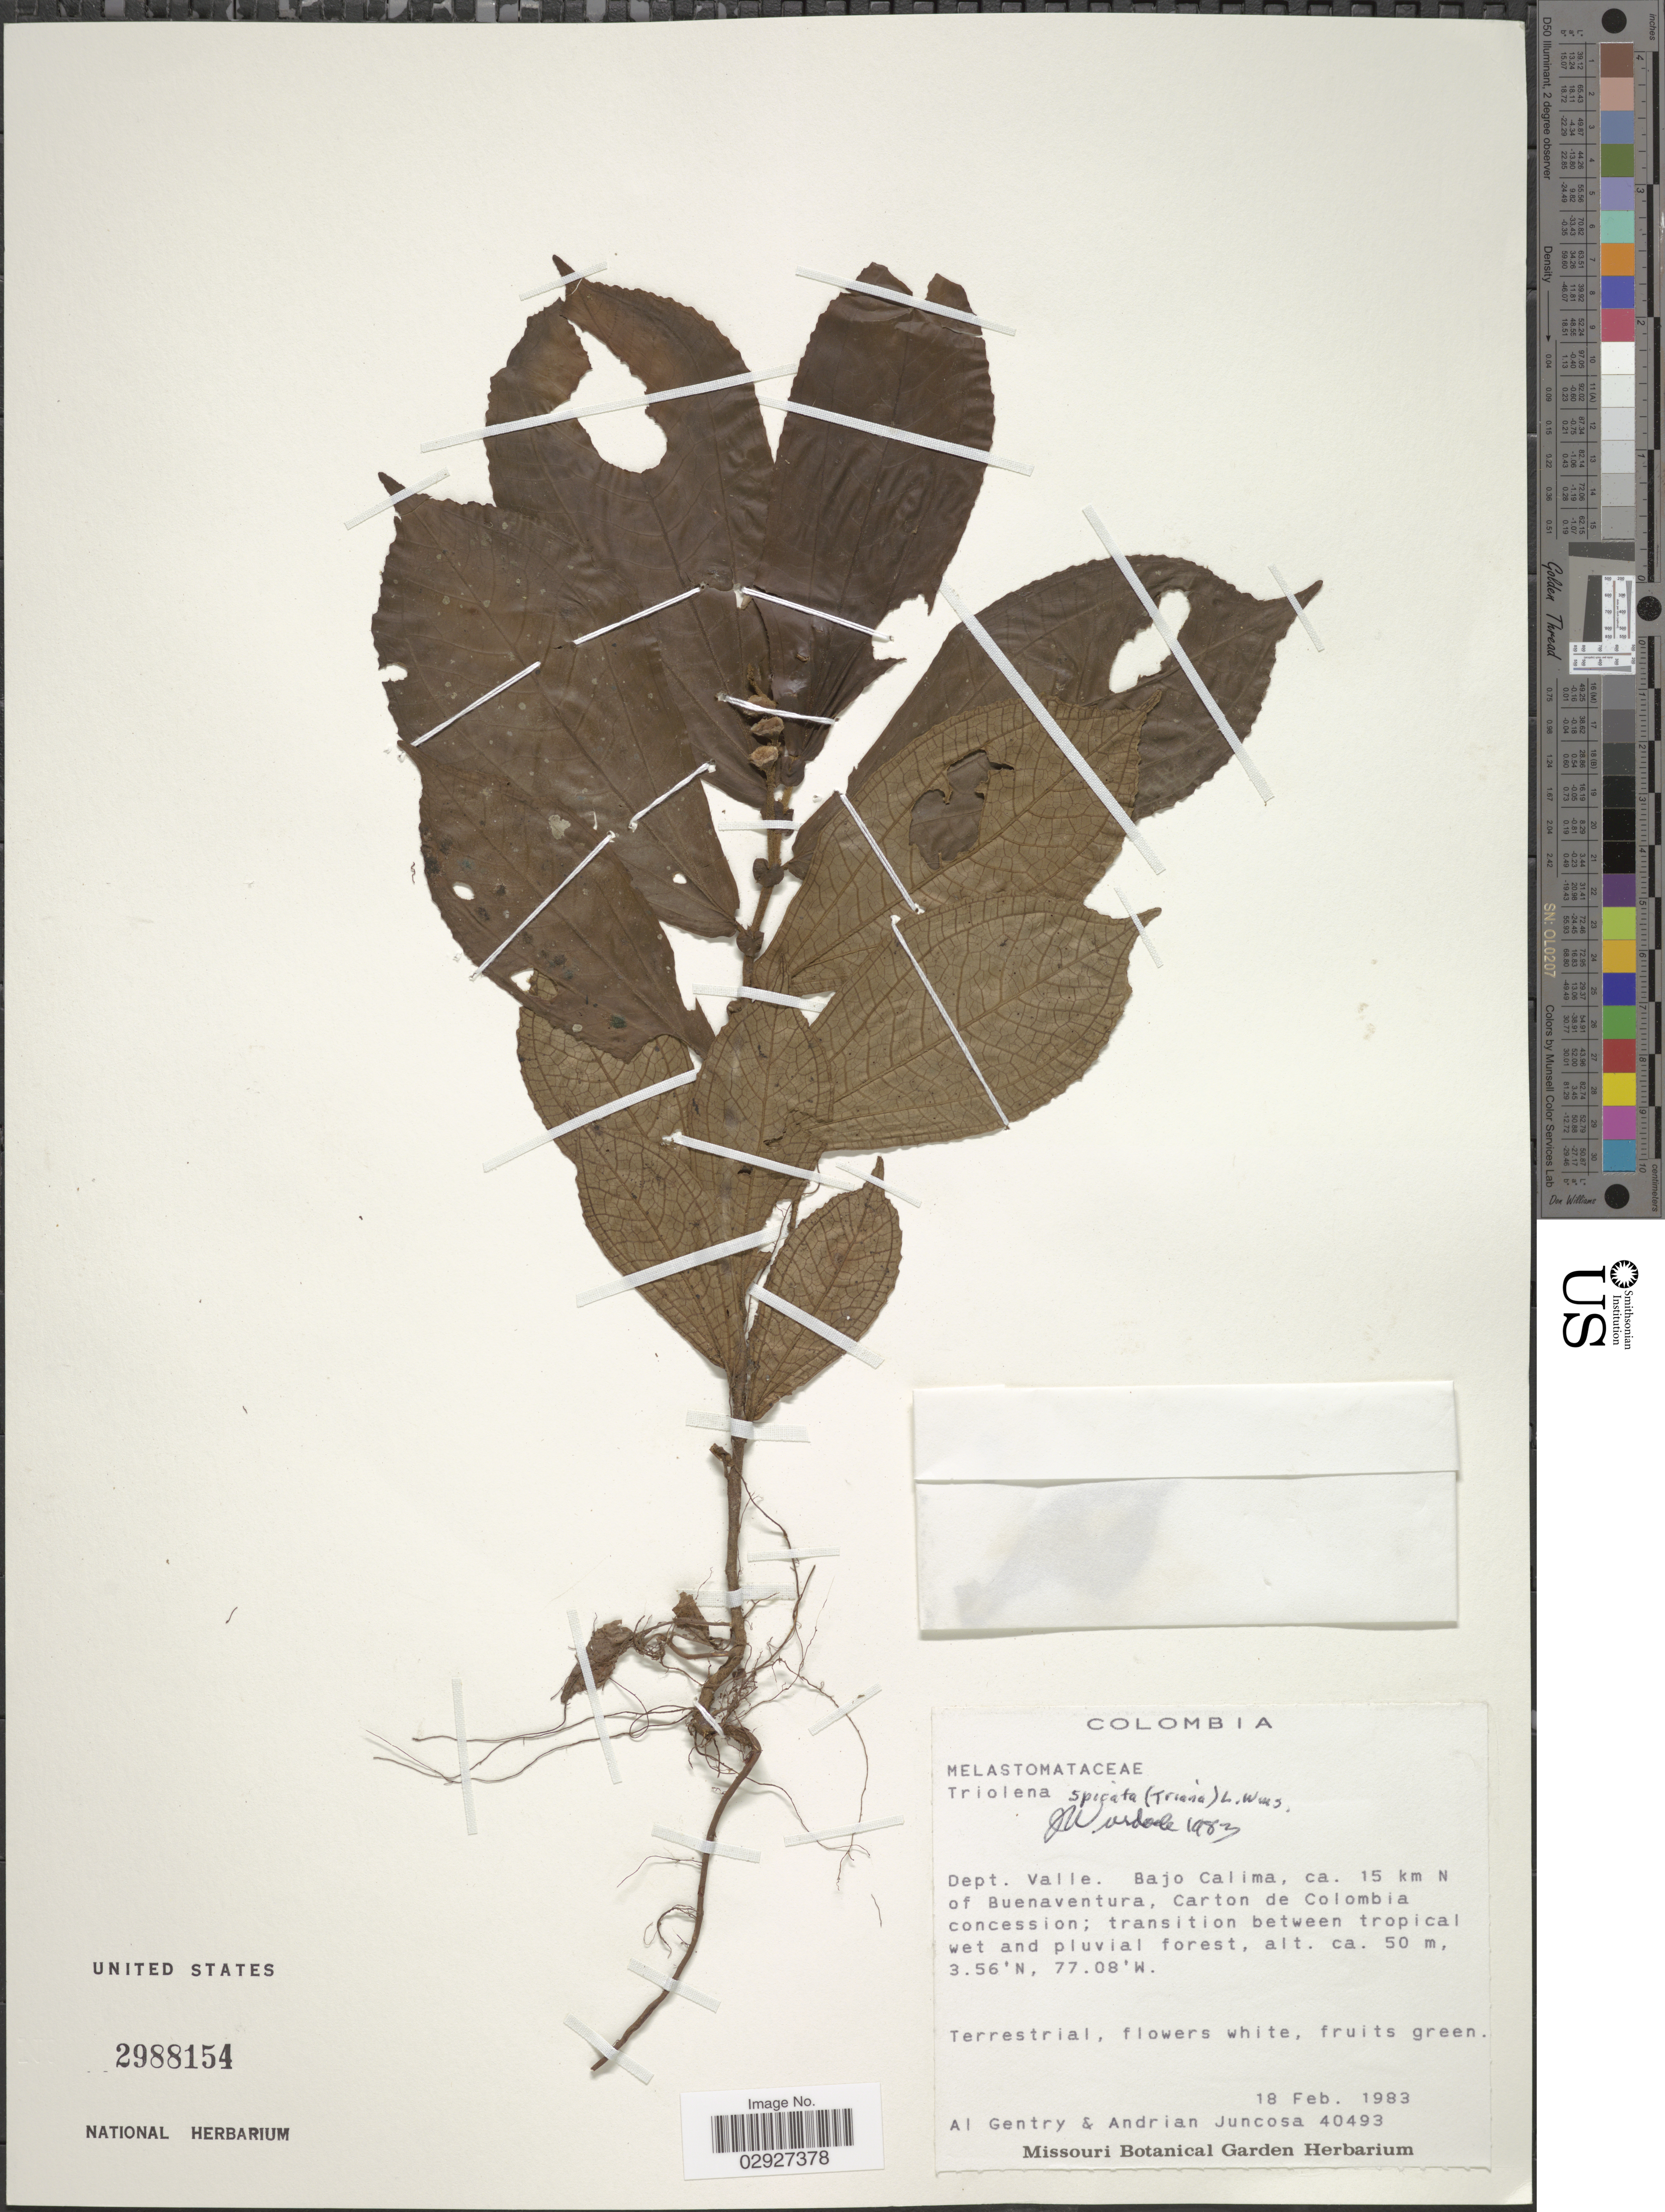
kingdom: Plantae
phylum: Tracheophyta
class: Magnoliopsida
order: Myrtales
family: Melastomataceae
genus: Triolena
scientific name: Triolena spicata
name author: (Triana) L.O. Williams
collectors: A. H. Gentry & A. Juncosa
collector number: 40493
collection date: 1983-02-18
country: Colombia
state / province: Valle del Cauca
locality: Dept. Valle, Bajo Calima, ca. 15 km N of Buenaventura, Carton de Colombia concession; transition between tropical wet and pluvial forest.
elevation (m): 50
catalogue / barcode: US 2988154